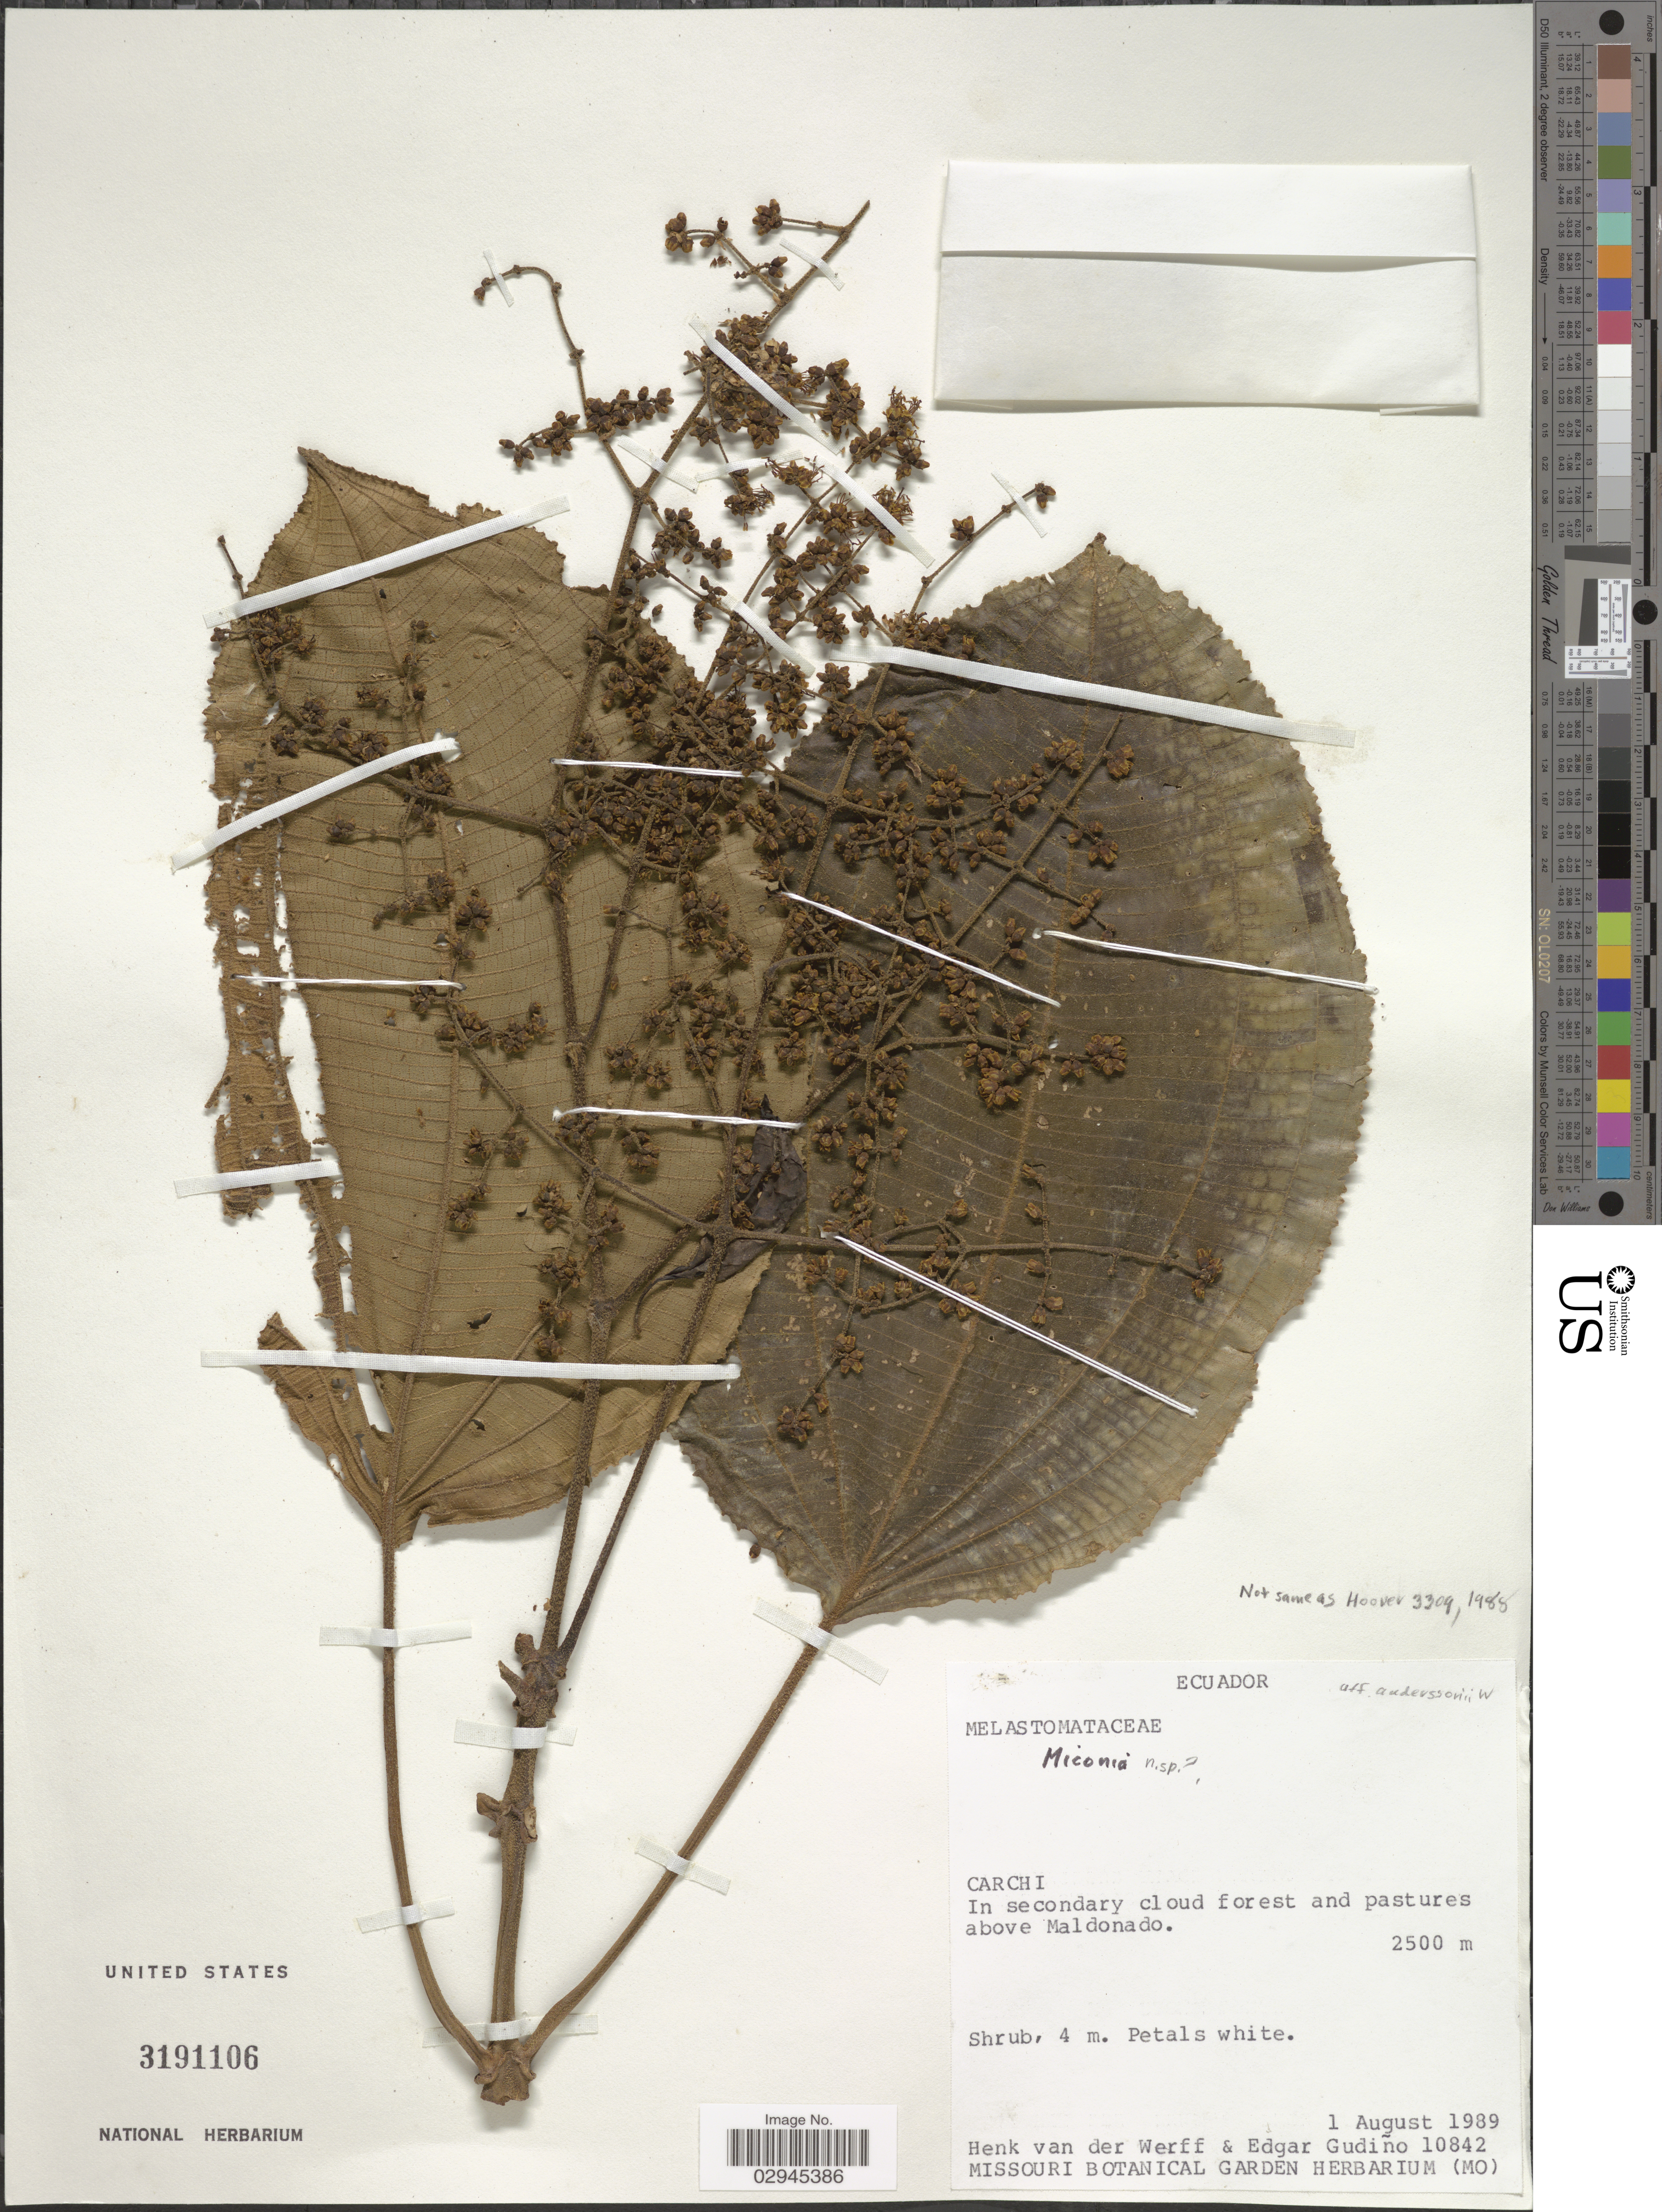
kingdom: Plantae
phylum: Tracheophyta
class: Magnoliopsida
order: Myrtales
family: Melastomataceae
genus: Miconia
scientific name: Miconia sp.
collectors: H. van der Werff & E. Gudiño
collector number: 10842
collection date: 1989-08-01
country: Ecuador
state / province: Carchi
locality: In secondary cloud forest and pastures above Maldonado.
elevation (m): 2500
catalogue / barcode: US 3191106